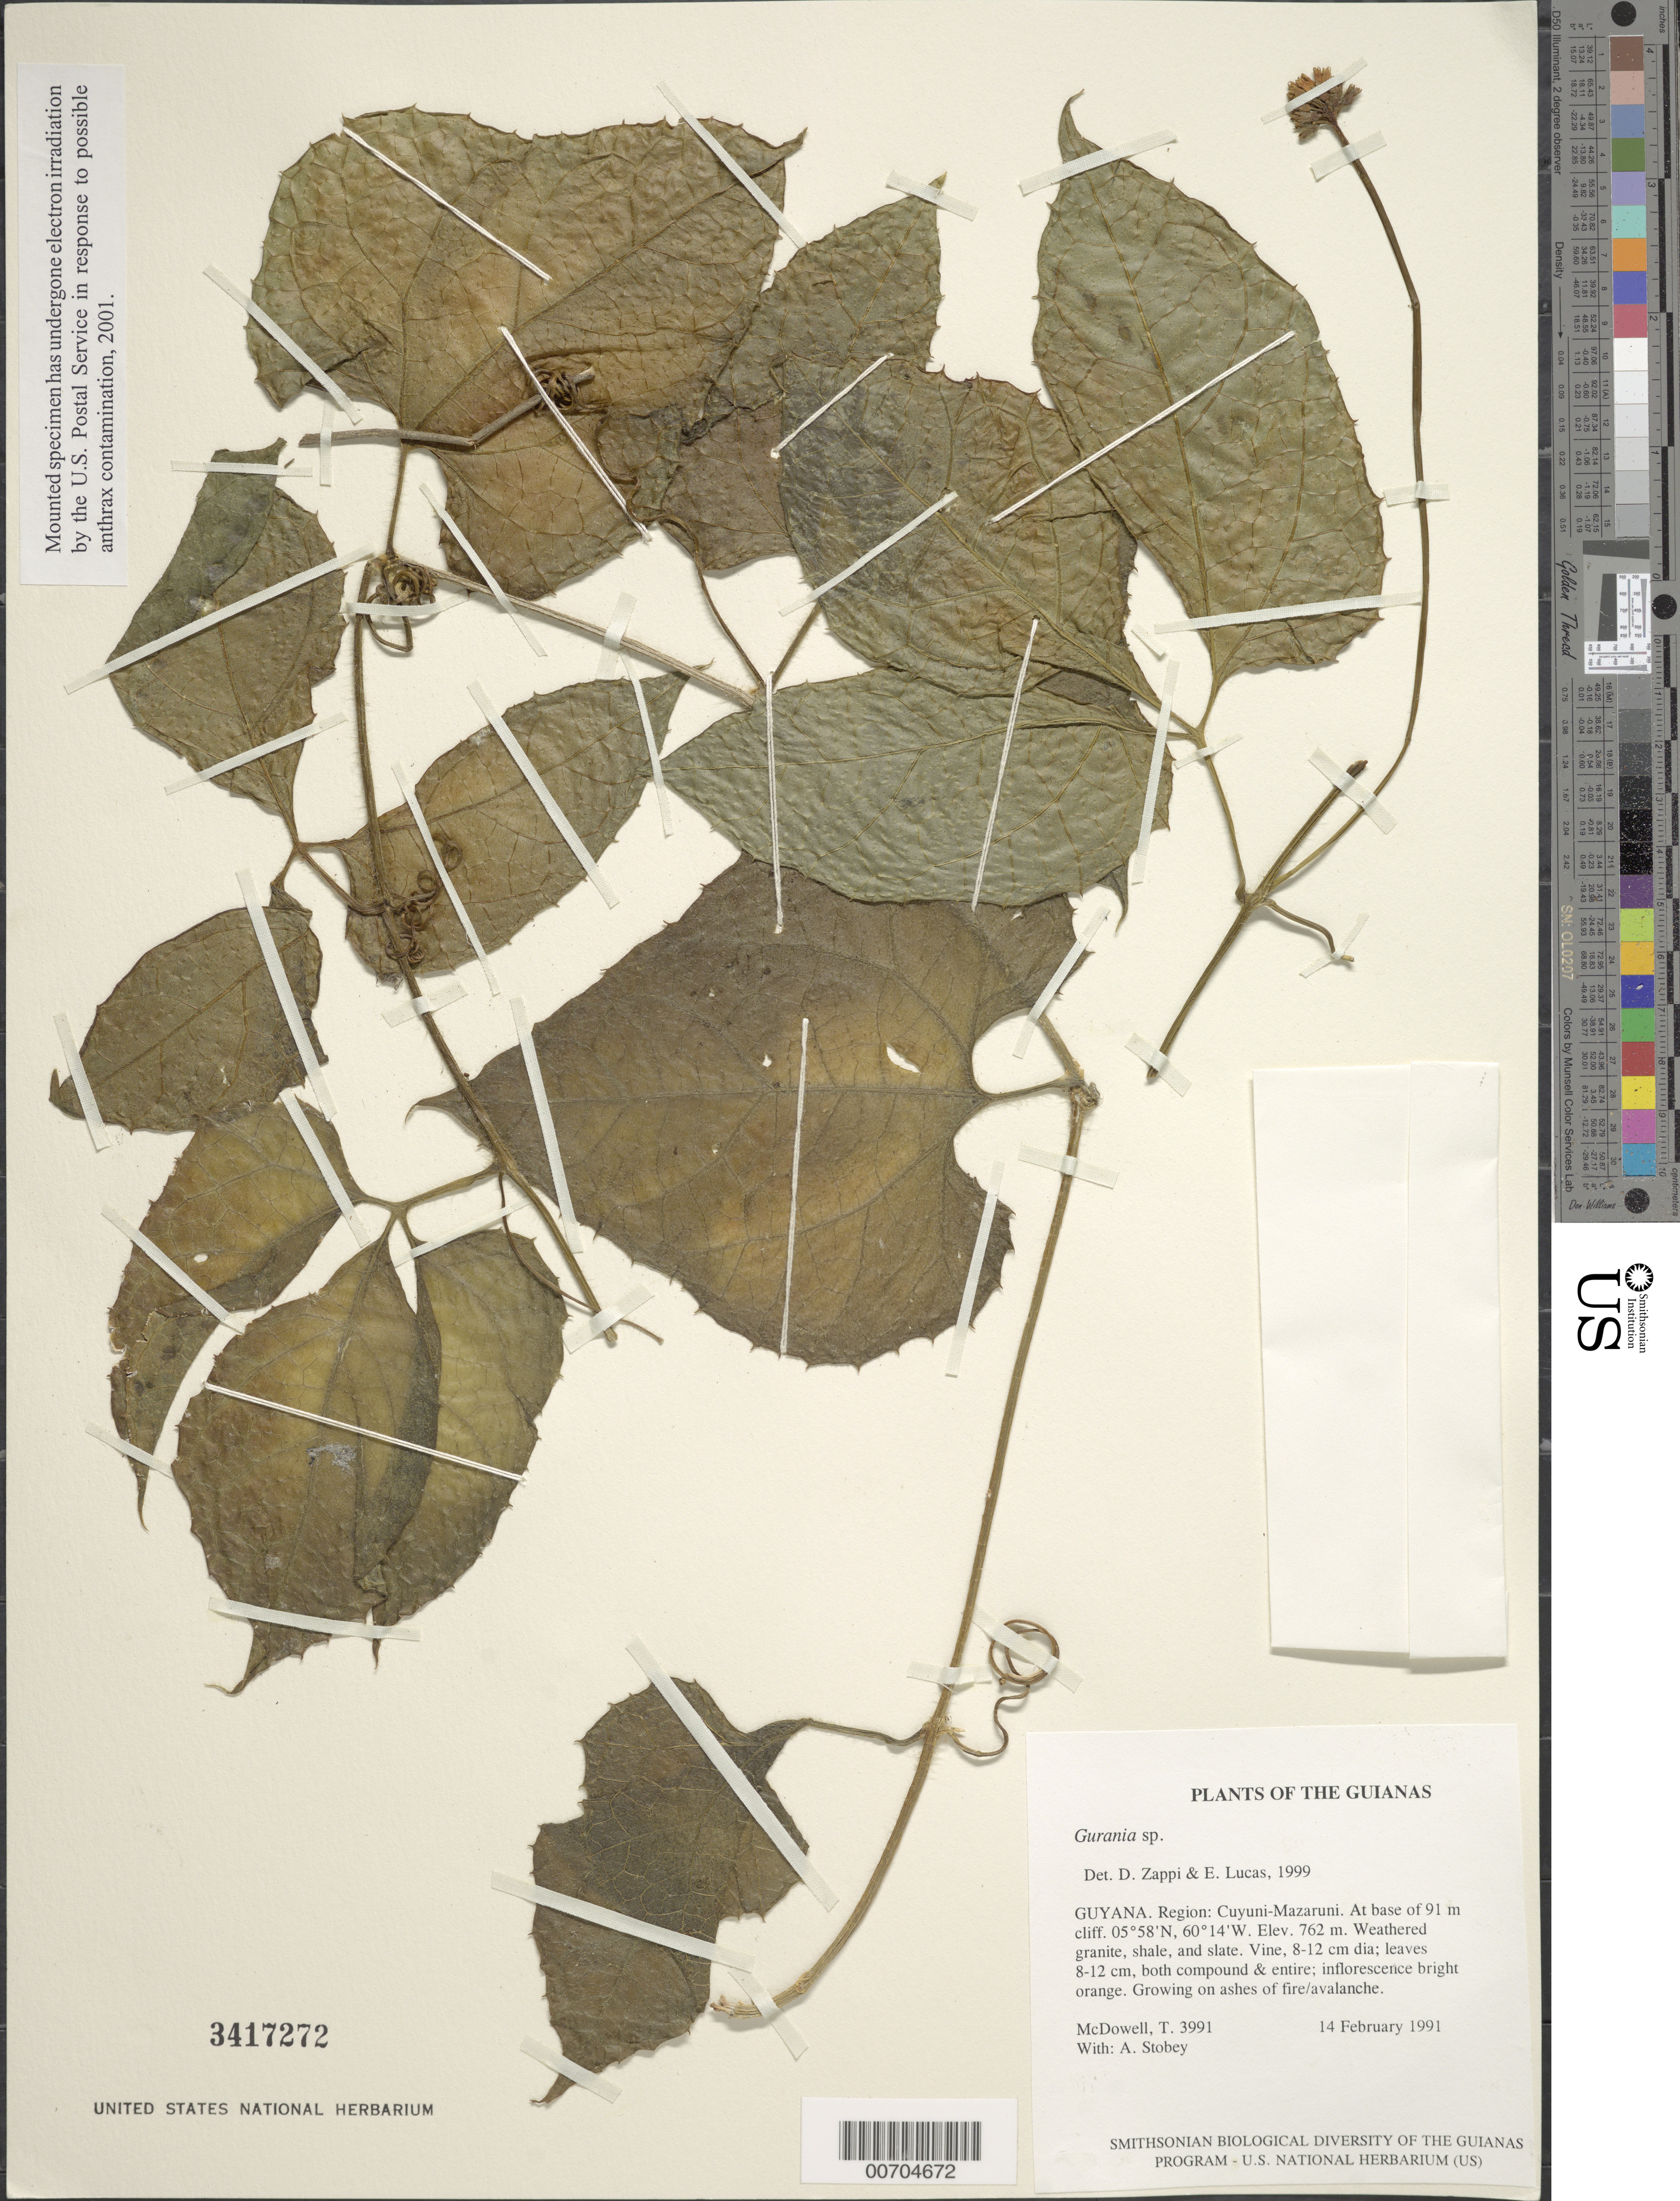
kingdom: Plantae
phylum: Tracheophyta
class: Magnoliopsida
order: Cucurbitales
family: Cucurbitaceae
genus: Gurania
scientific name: Gurania sp.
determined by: Zappi, Daniela C.; Lucas, E.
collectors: T. McDowell, A. Stobey & O. Williams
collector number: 3991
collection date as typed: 14 February 1991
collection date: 1991-02-14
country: Guyana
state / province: Cuyuni-Mazaruni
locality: Mountain near Eping River. At base of 90 m cliff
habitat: Weathered granite, shale, and slate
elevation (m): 762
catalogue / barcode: US 3417272